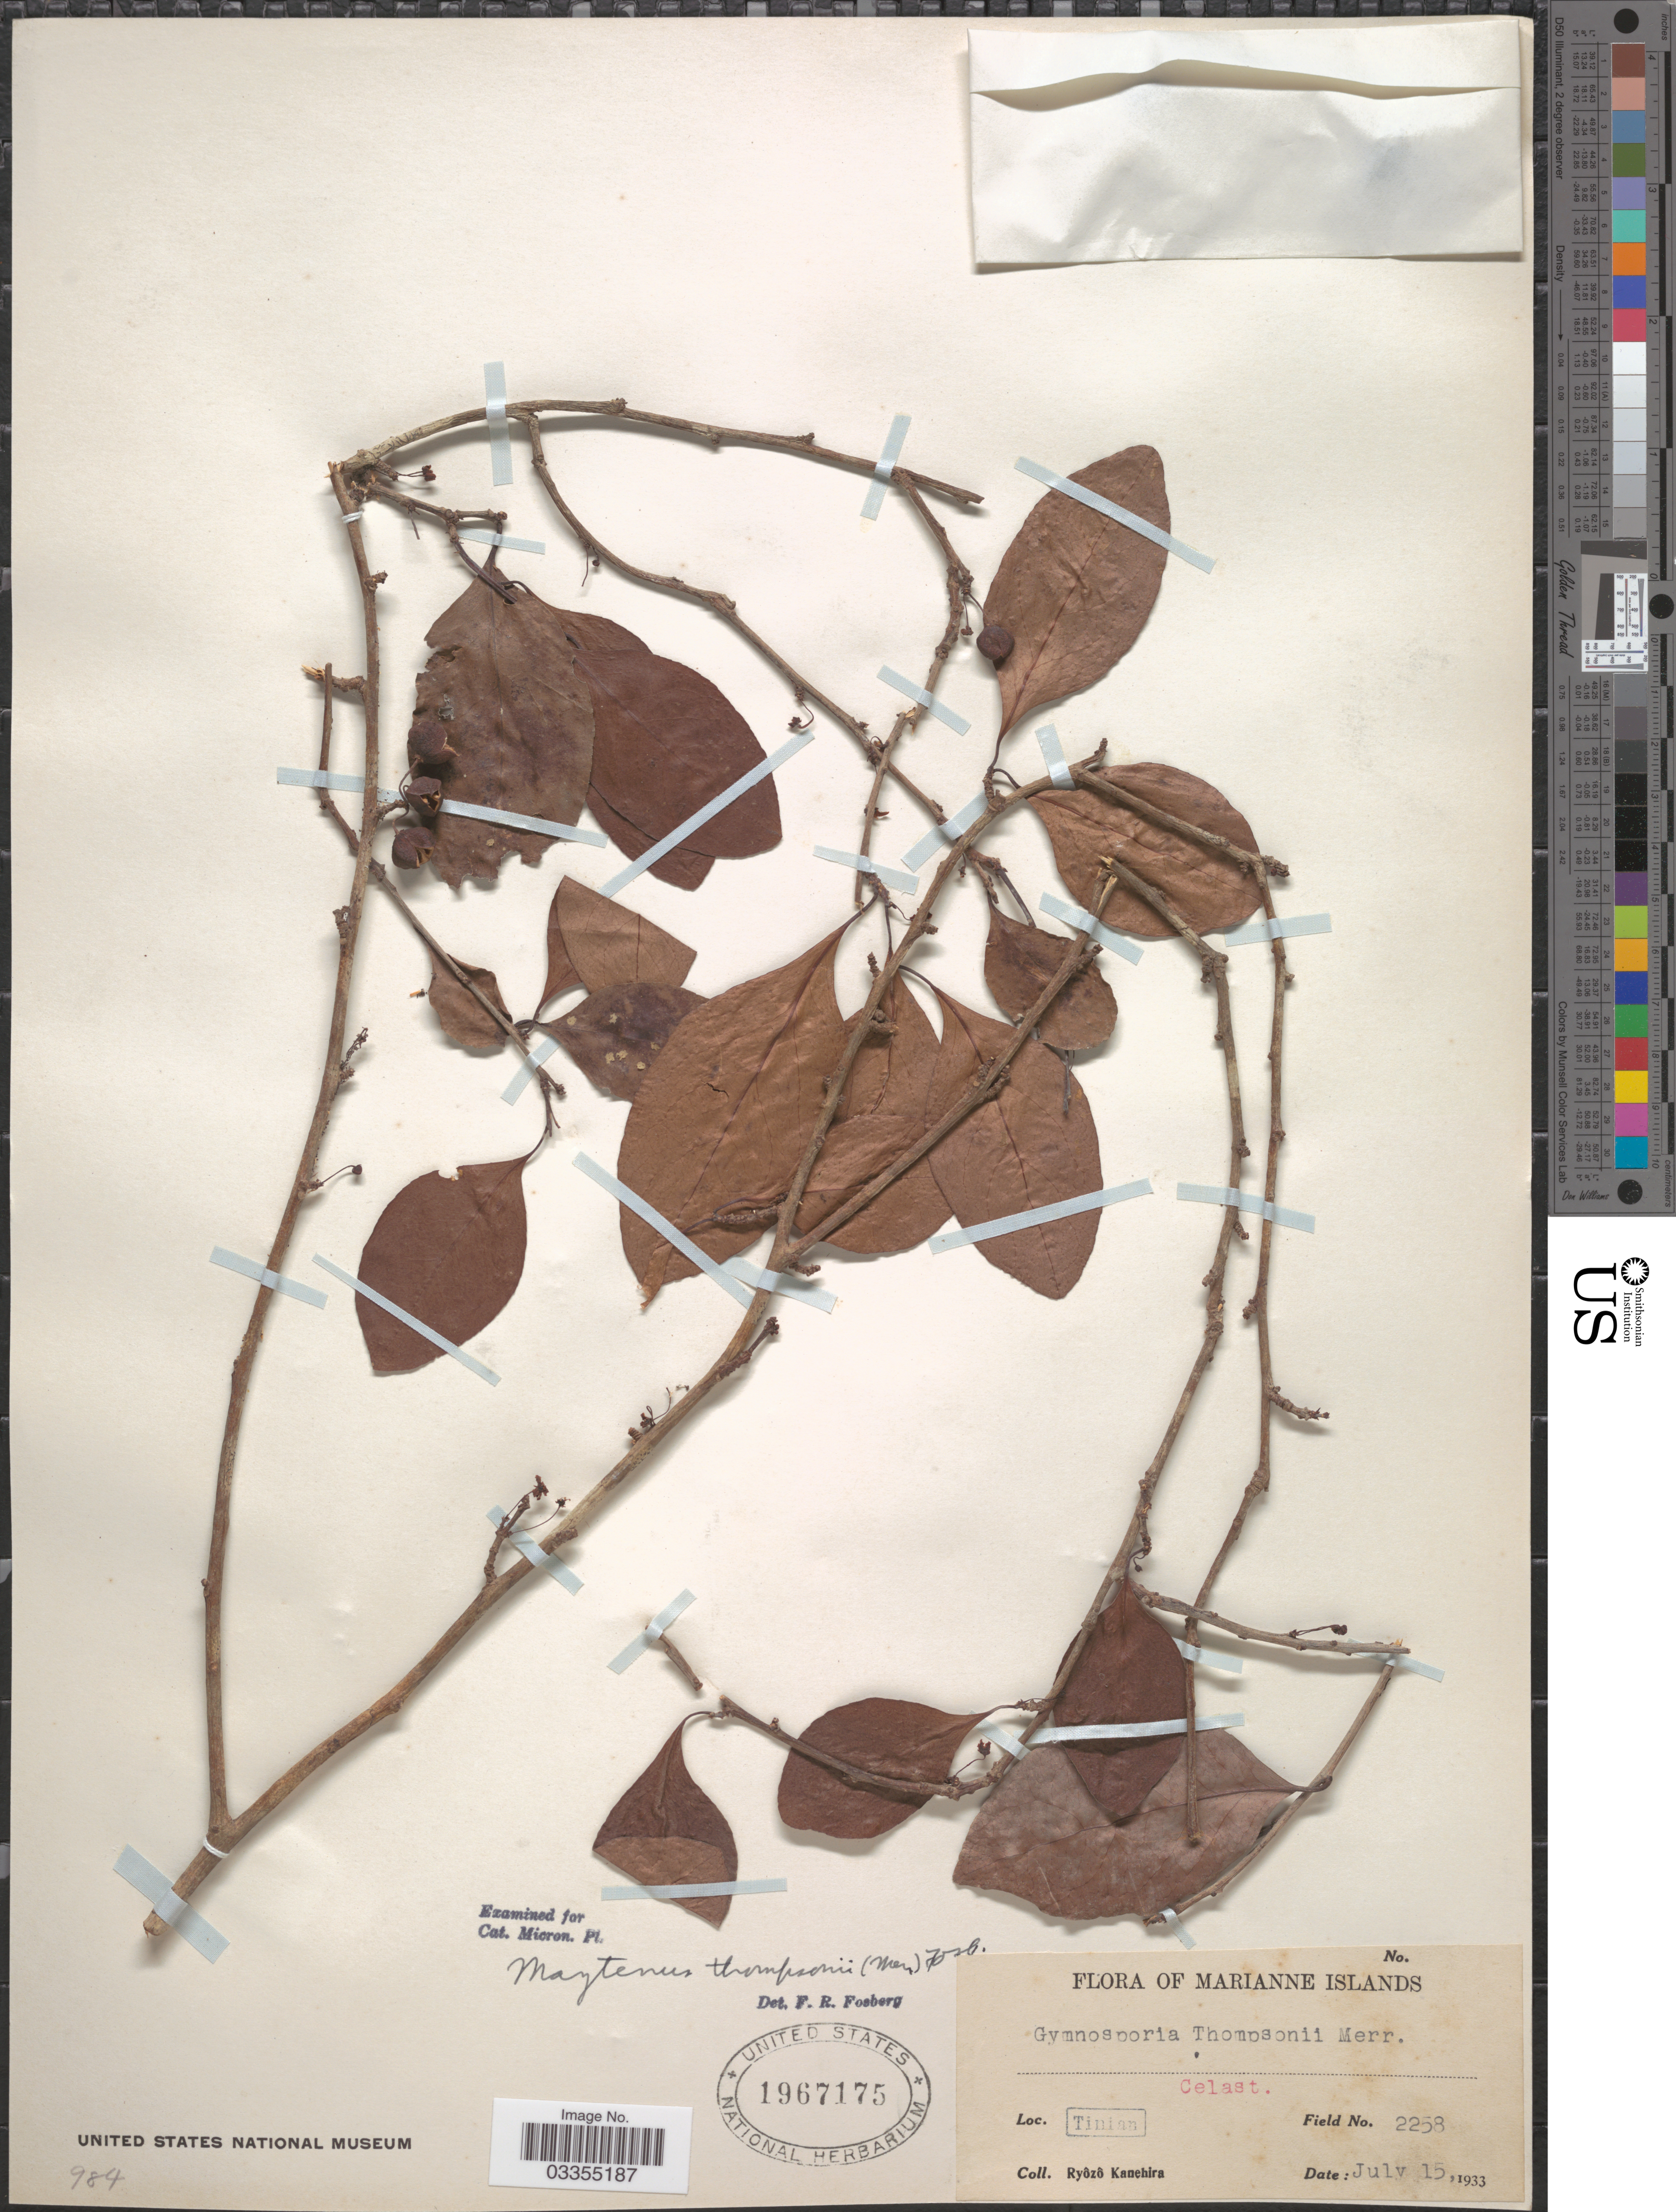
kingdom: Plantae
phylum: Tracheophyta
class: Magnoliopsida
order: Celastrales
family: Celastraceae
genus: Gymnosporia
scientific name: Gymnosporia thompsonii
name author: Merr.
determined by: Wagner, W. L., (BOT), Smithsonian Institution - National Museum of Natural History (UNITED STATES)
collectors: R. Kanehira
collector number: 2258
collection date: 1933-07-15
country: Northern Mariana Islands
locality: Marianne Islands. Tinian.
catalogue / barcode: US 1967175